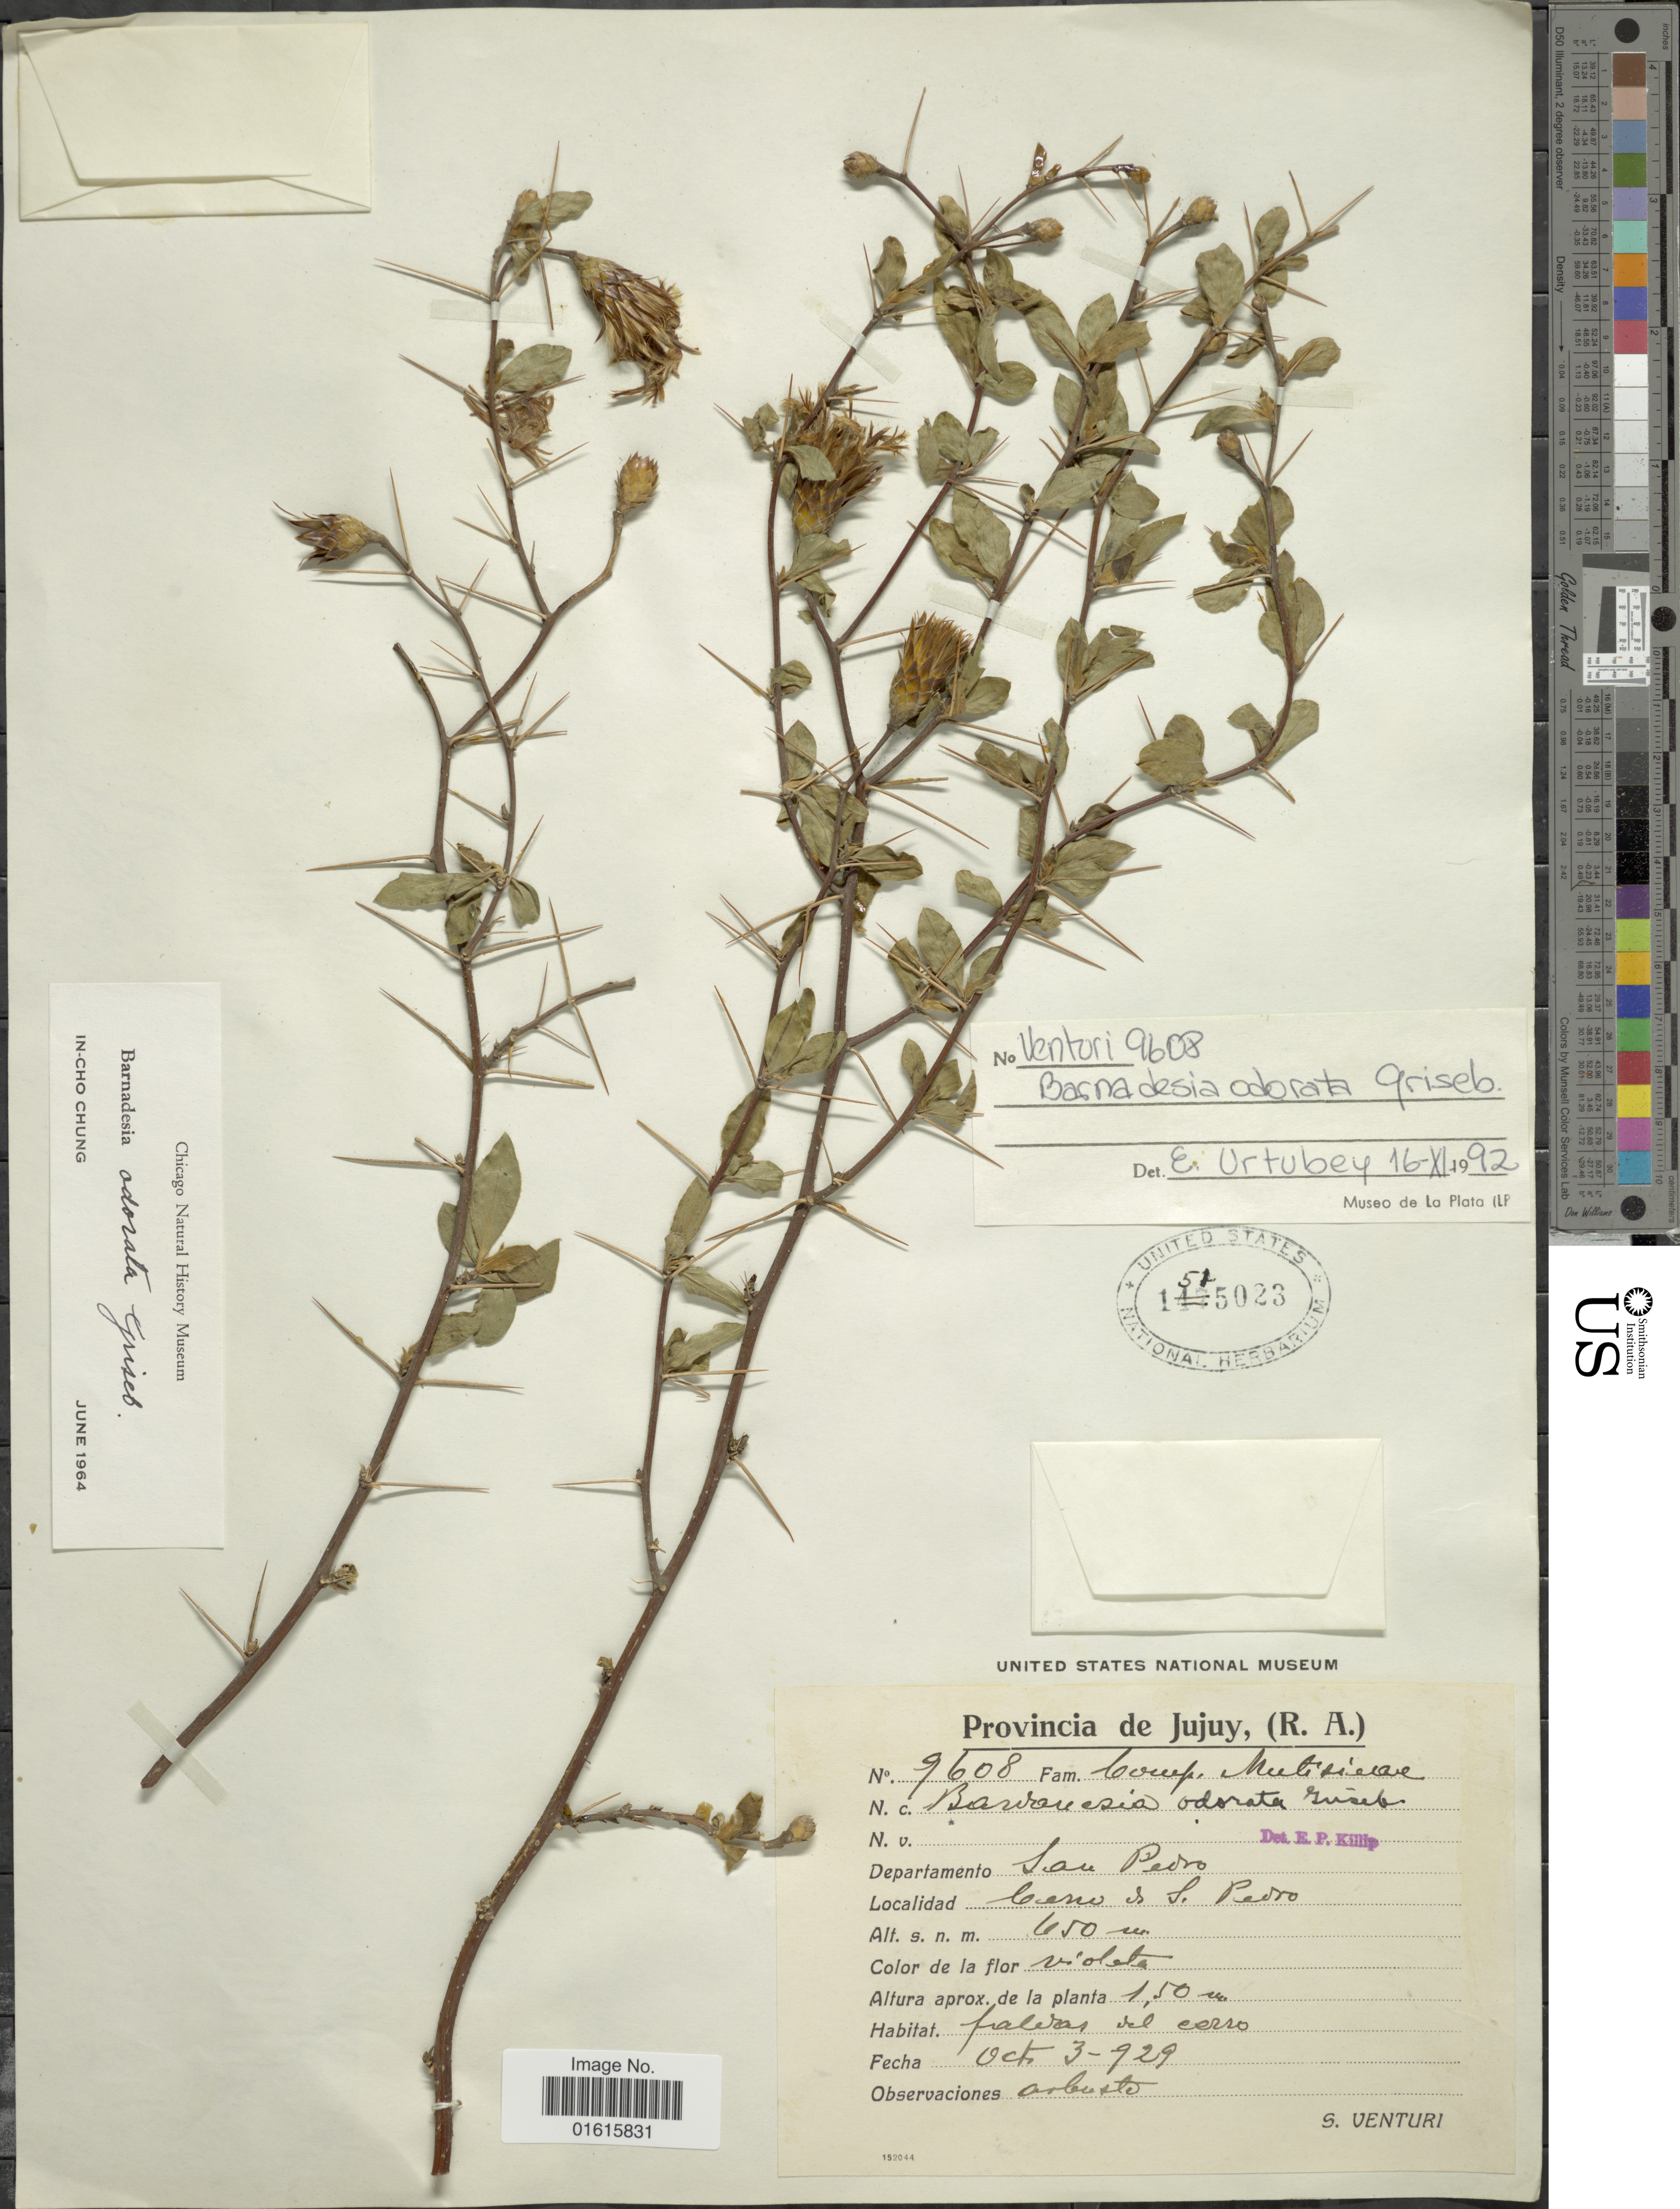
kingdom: Plantae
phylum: Tracheophyta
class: Magnoliopsida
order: Asterales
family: Asteraceae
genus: Barnadesia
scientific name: Barnadesia odorata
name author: Griseb.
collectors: S. Venturi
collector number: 9608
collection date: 1929-10-03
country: Argentina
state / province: Jujuy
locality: Departamento San pedro, Cerro et S. Pedro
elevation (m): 650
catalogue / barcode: US 1515023